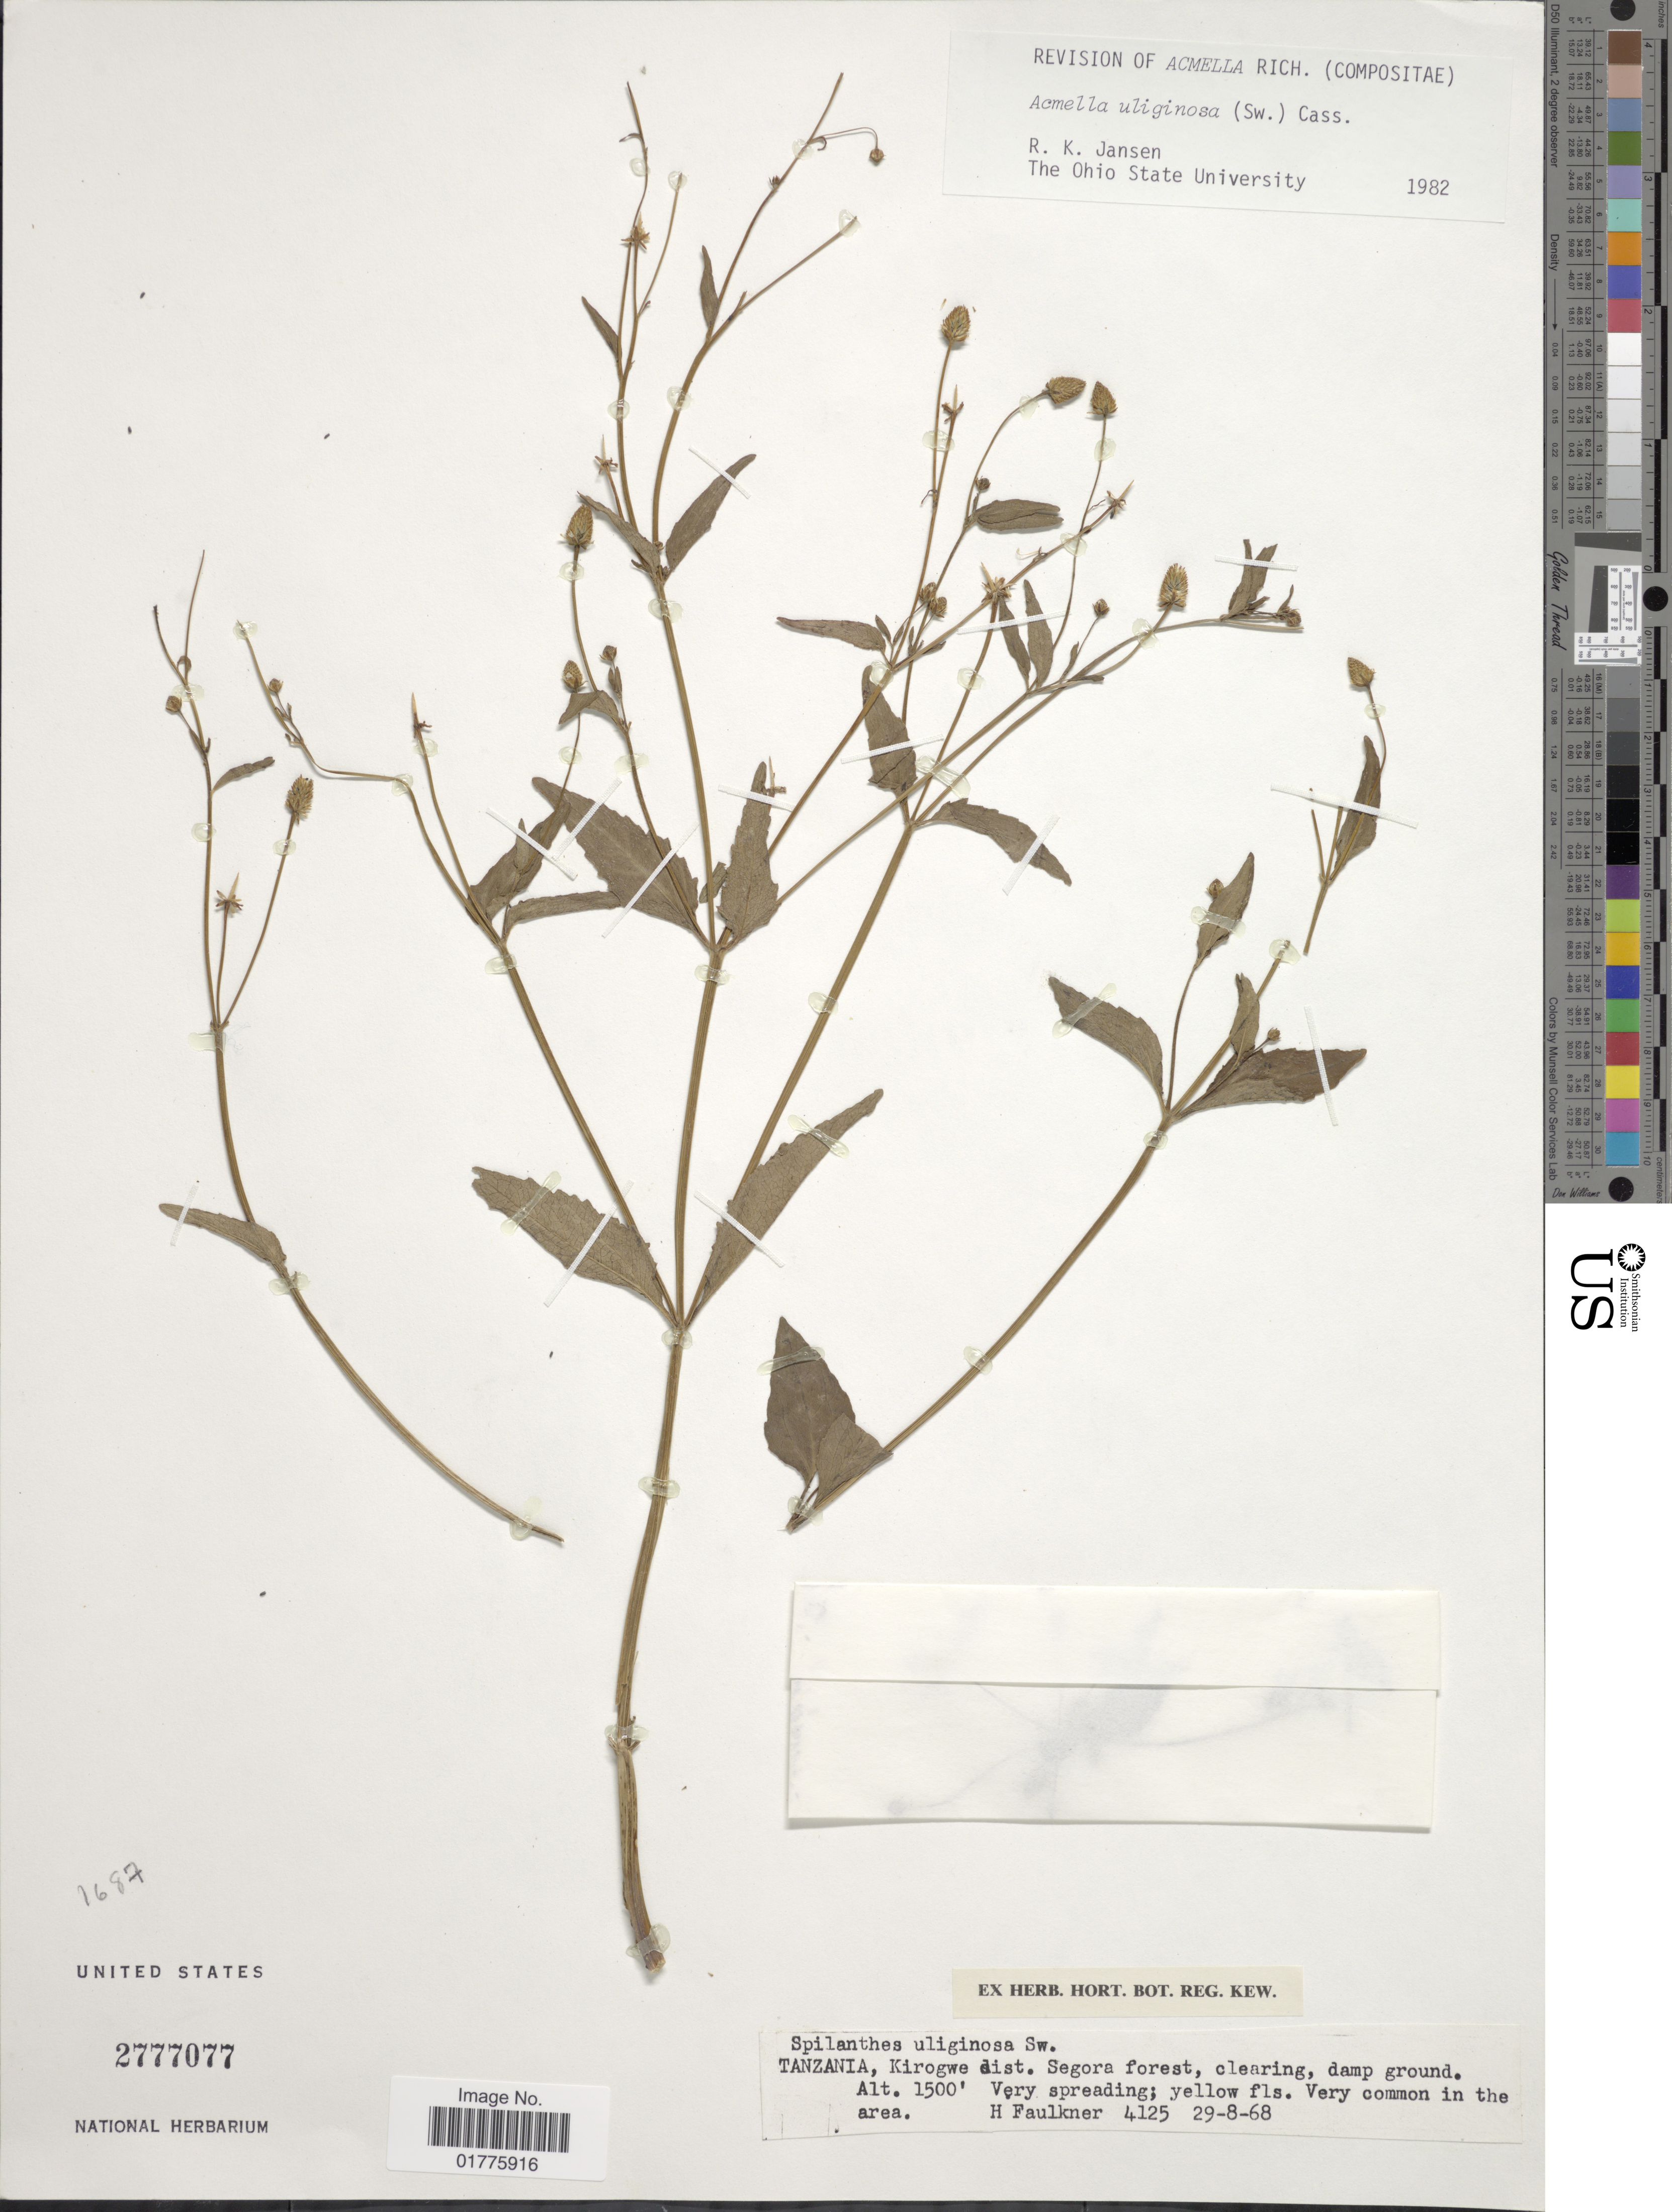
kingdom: Plantae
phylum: Tracheophyta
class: Magnoliopsida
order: Asterales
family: Asteraceae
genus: Acmella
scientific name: Acmella uliginosa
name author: (Sw.) Cass.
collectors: H. Faulkner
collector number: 4125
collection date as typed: Transcribed d/m/y: 29/8/68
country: Tanzania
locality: Kirogwe dist. Segora forest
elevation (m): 457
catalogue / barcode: US 2777077